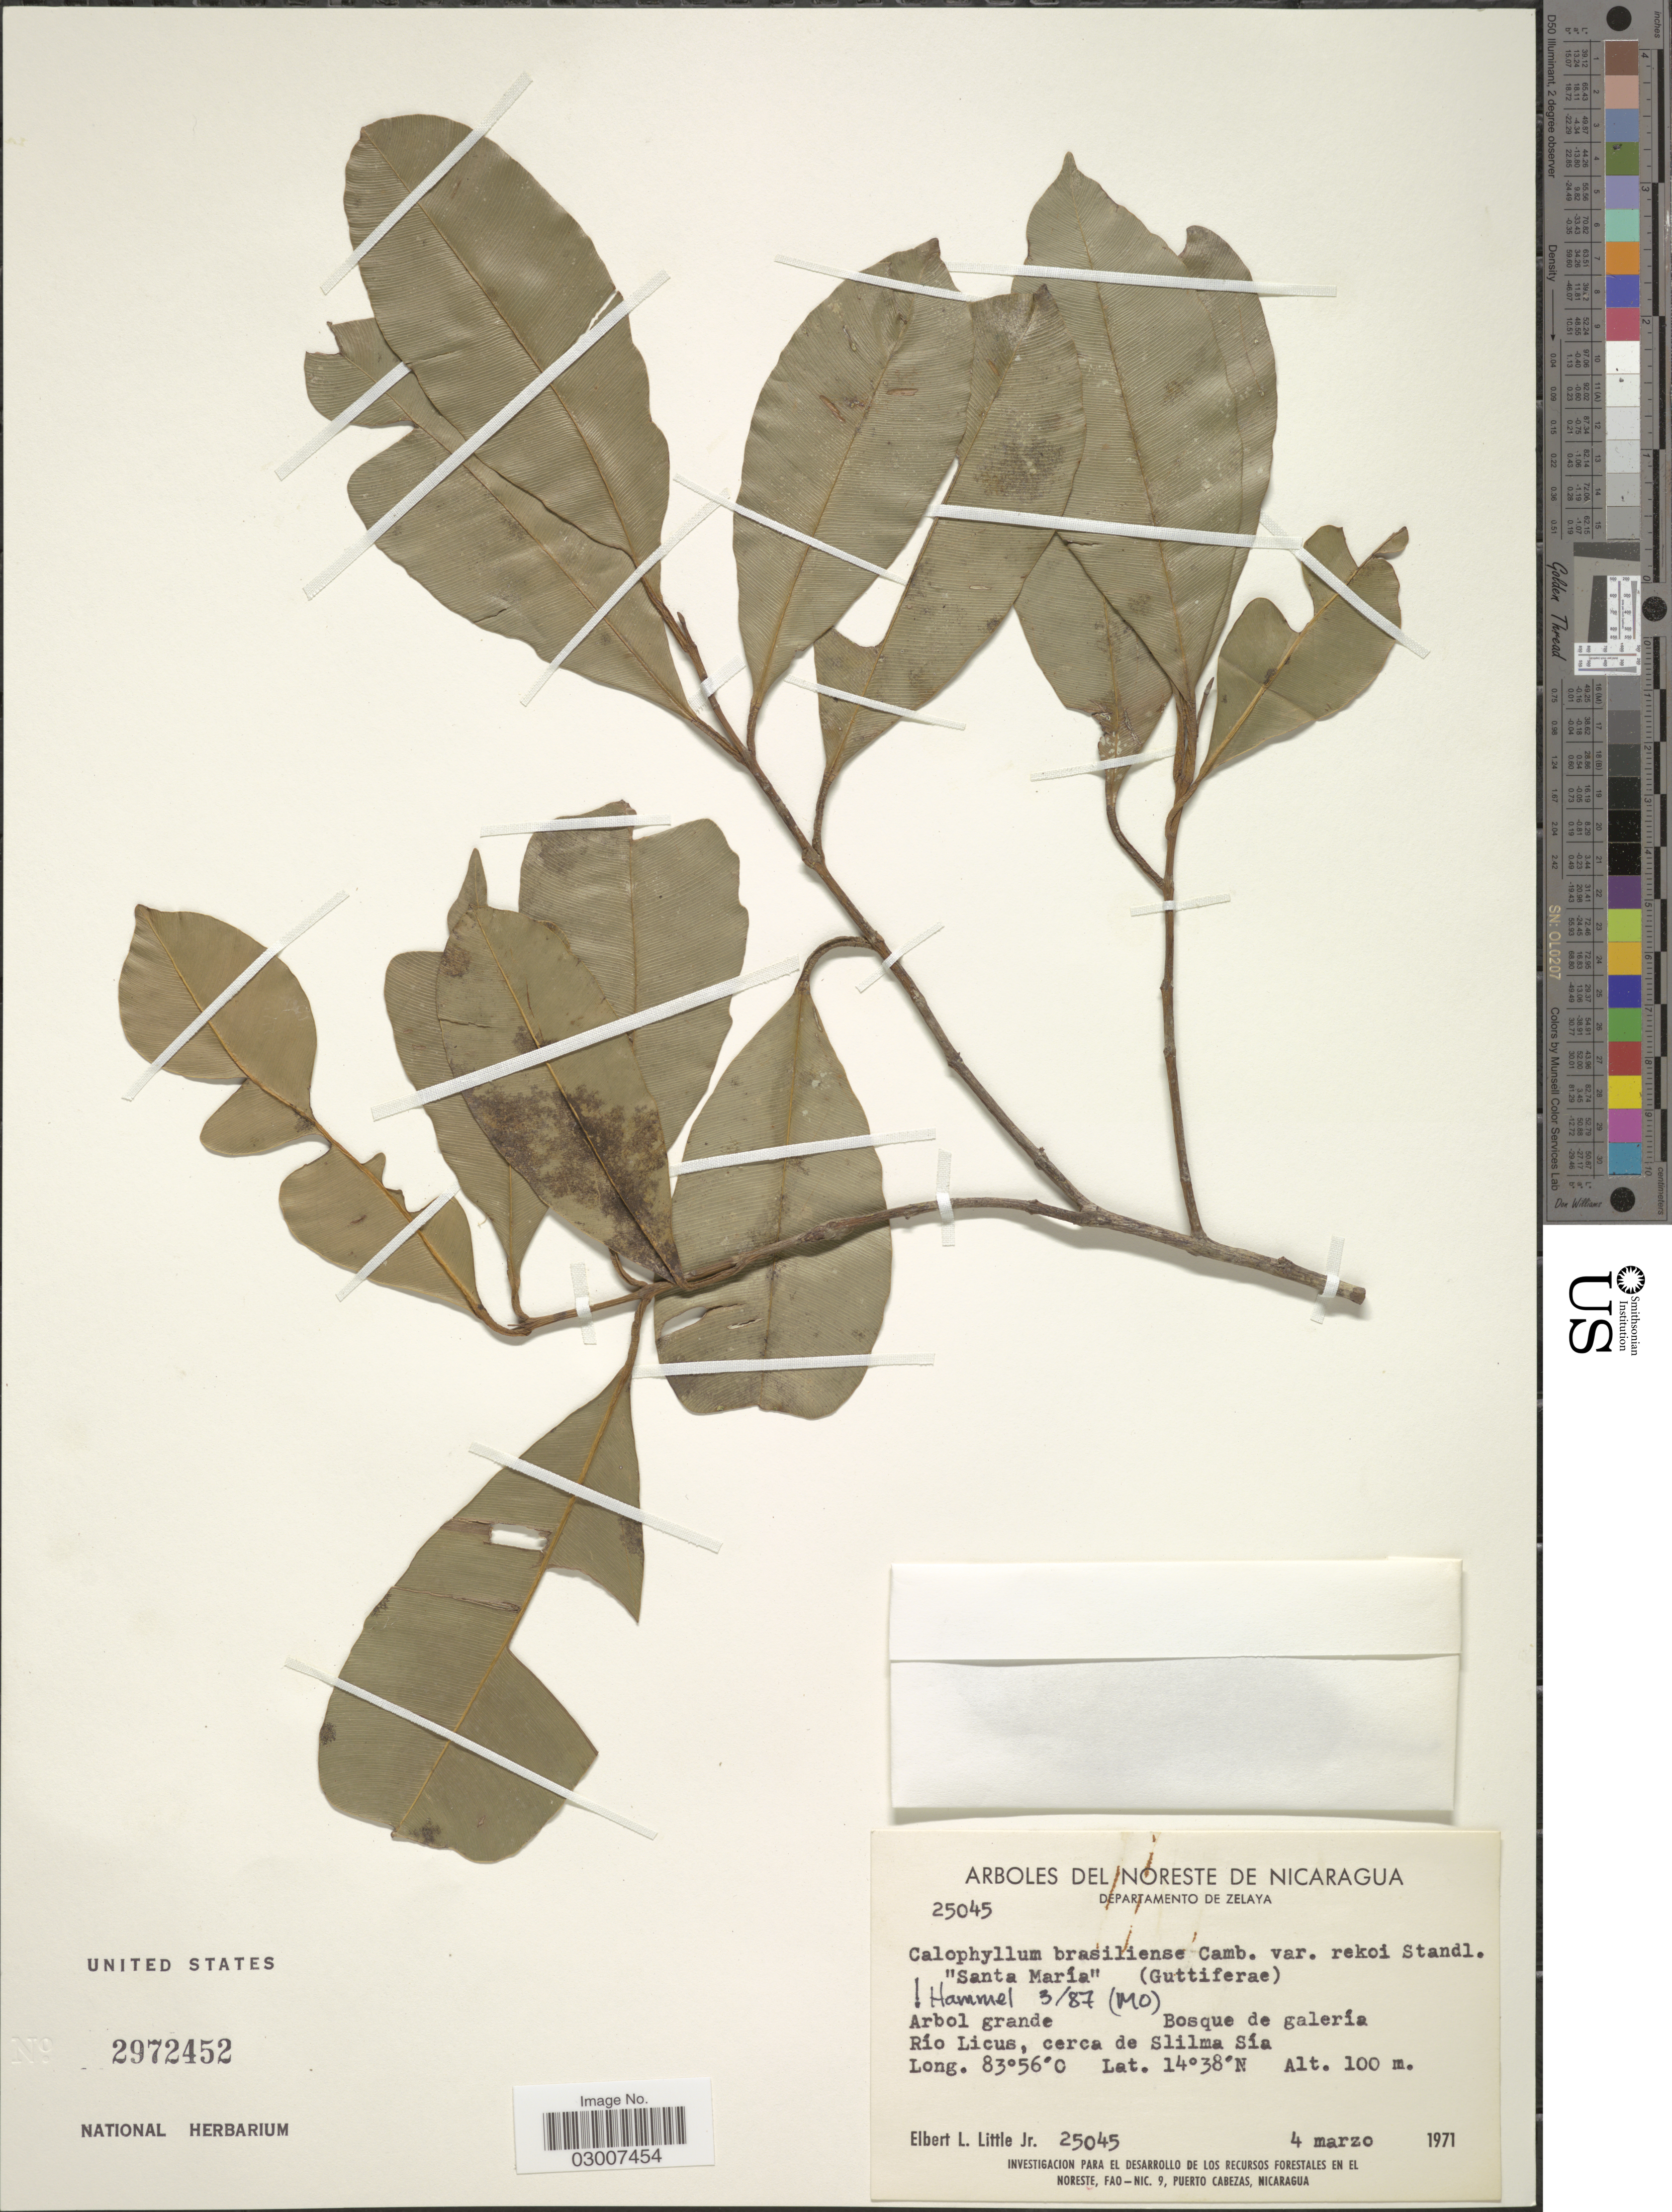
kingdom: Plantae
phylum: Tracheophyta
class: Magnoliopsida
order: Malpighiales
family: Calophyllaceae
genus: Calophyllum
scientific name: Calophyllum brasiliense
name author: Cambess.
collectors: E. L. Little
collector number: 25045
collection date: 1971-03-04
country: Nicaragua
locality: Noreste de Nicaragua. Departamento de Zelaya. Río Licus, cerca de Slilma Sía.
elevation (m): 100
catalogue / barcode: US 2972452